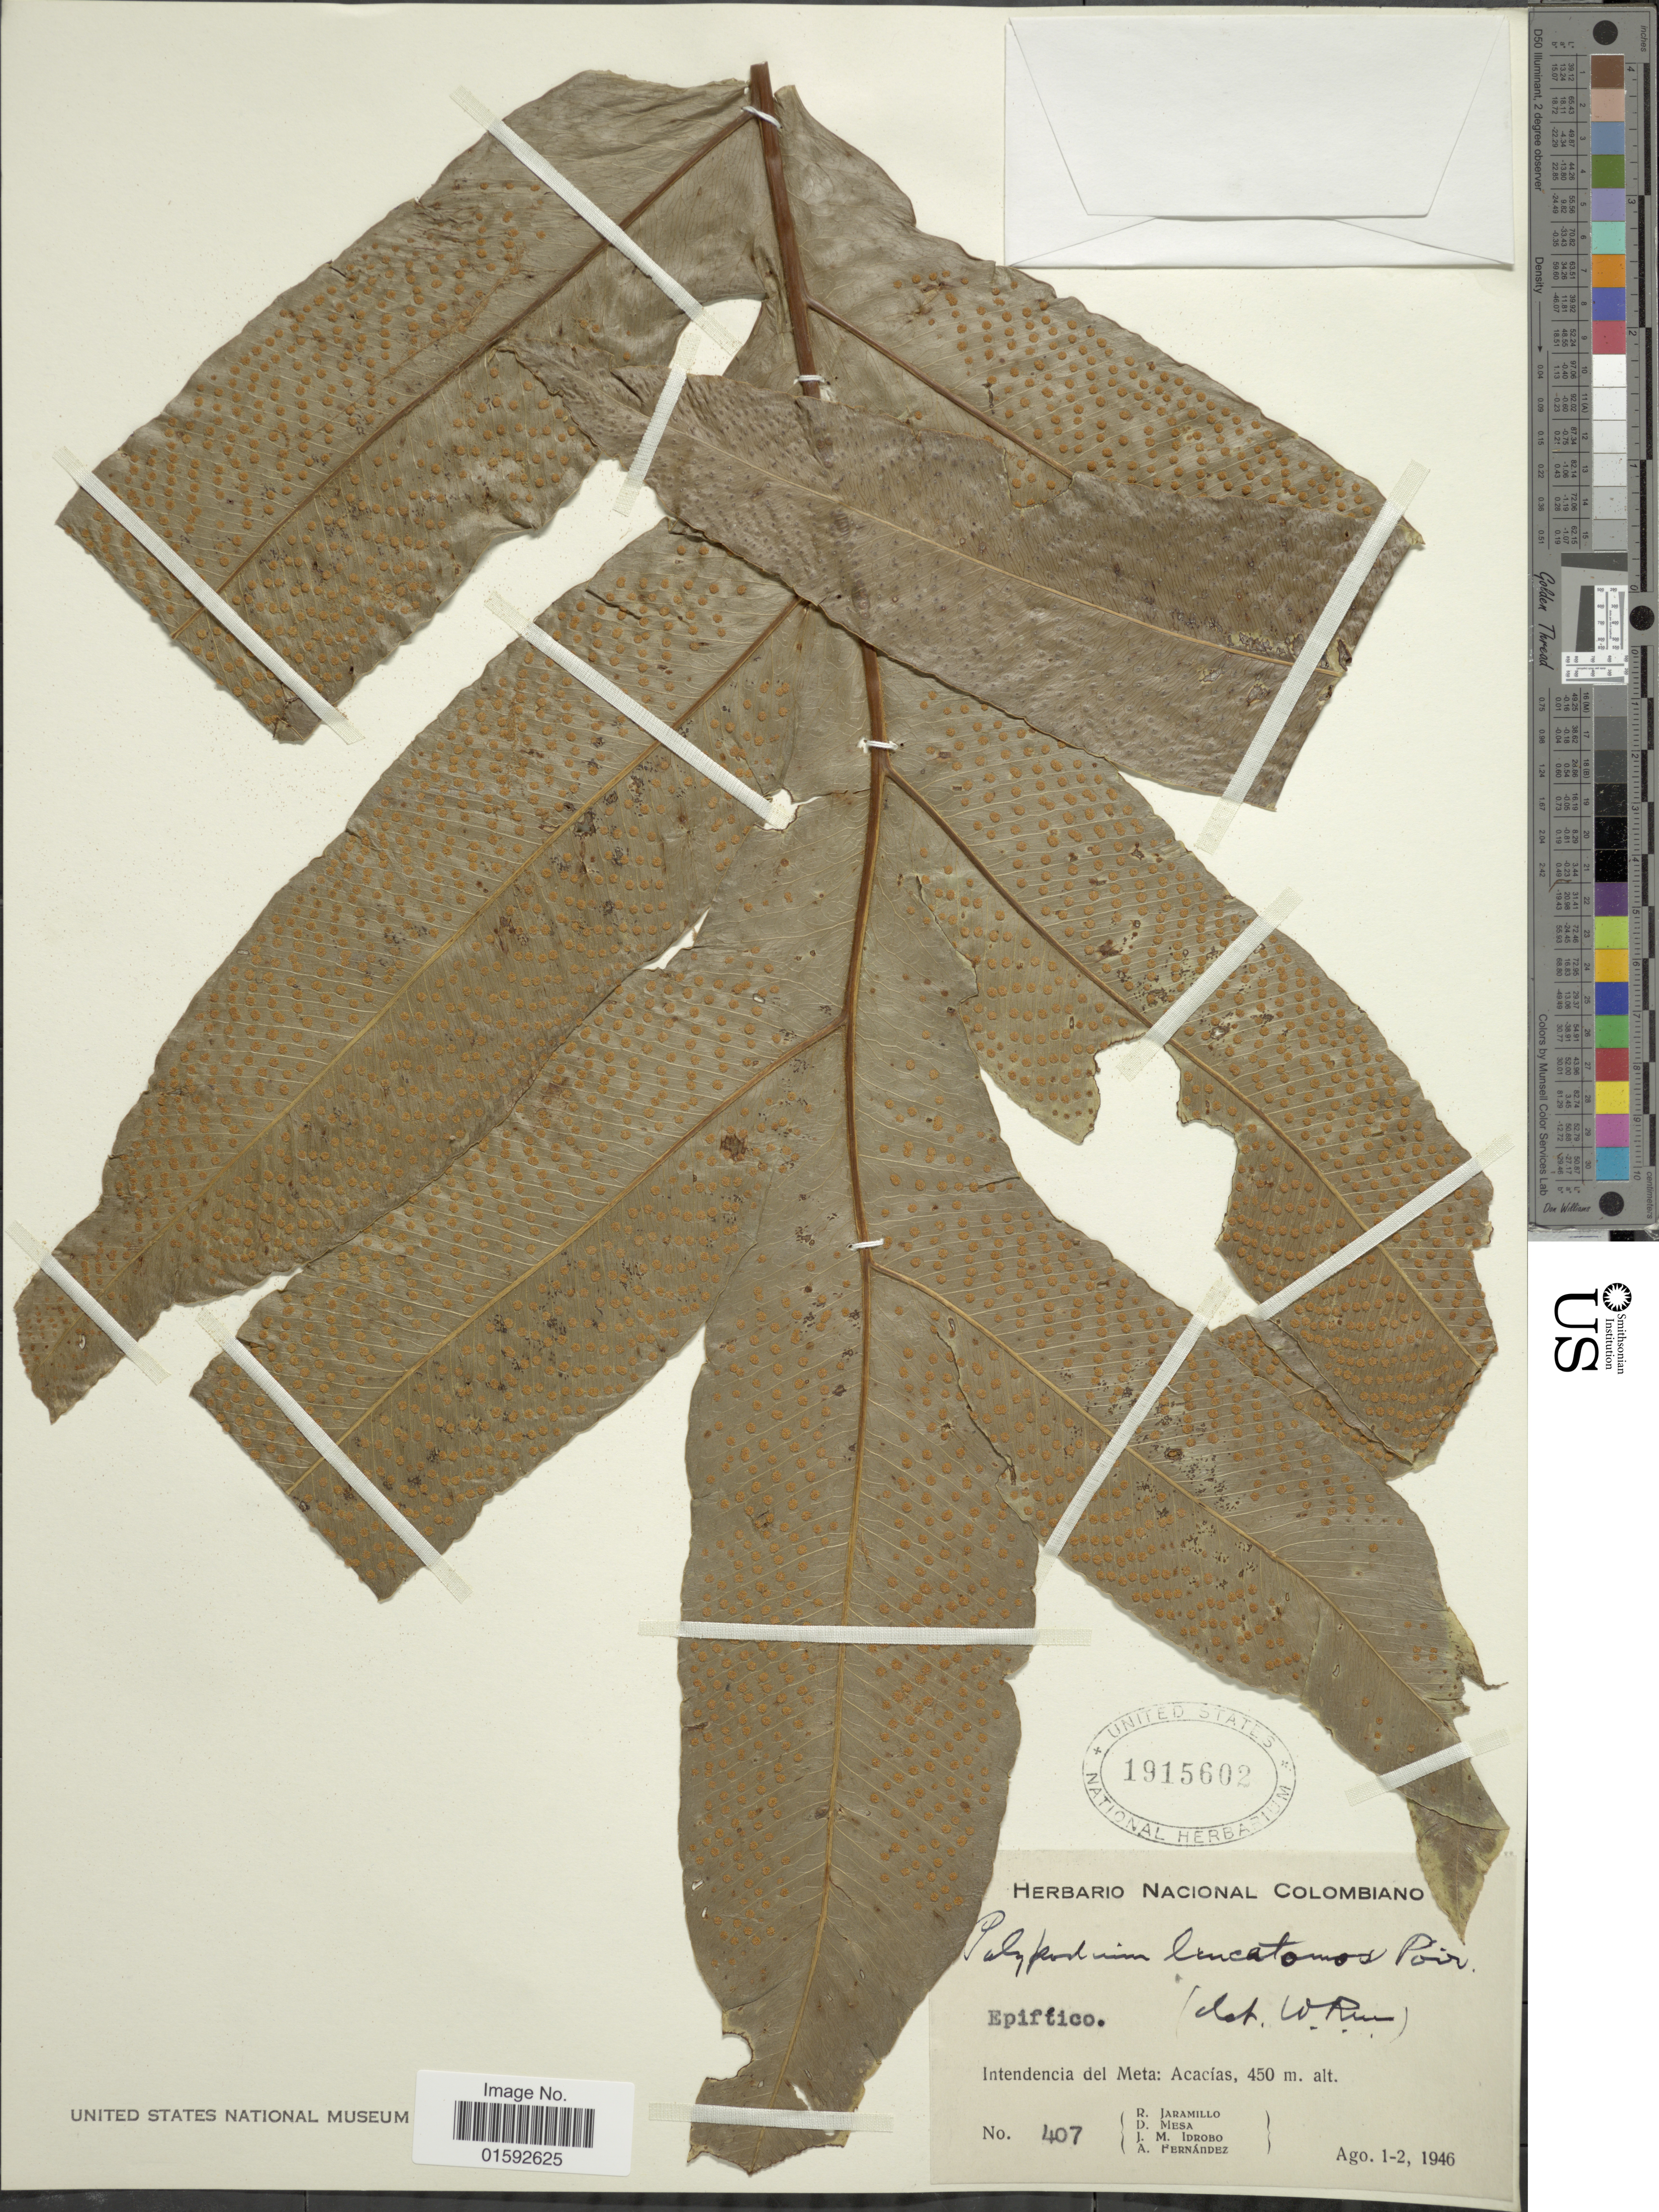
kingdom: Plantae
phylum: Tracheophyta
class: Polypodiopsida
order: Polypodiales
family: Polypodiaceae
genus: Phlebodium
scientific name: Phlebodium decumanum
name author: (Willd.) J. Sm.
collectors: R. Jaramillo, D. Mesa, J. M. Idrobo & A. Fernández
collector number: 407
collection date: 1946-08-01/1946-08-02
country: Colombia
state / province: Meta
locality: Acacias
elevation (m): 450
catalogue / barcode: US 1915602